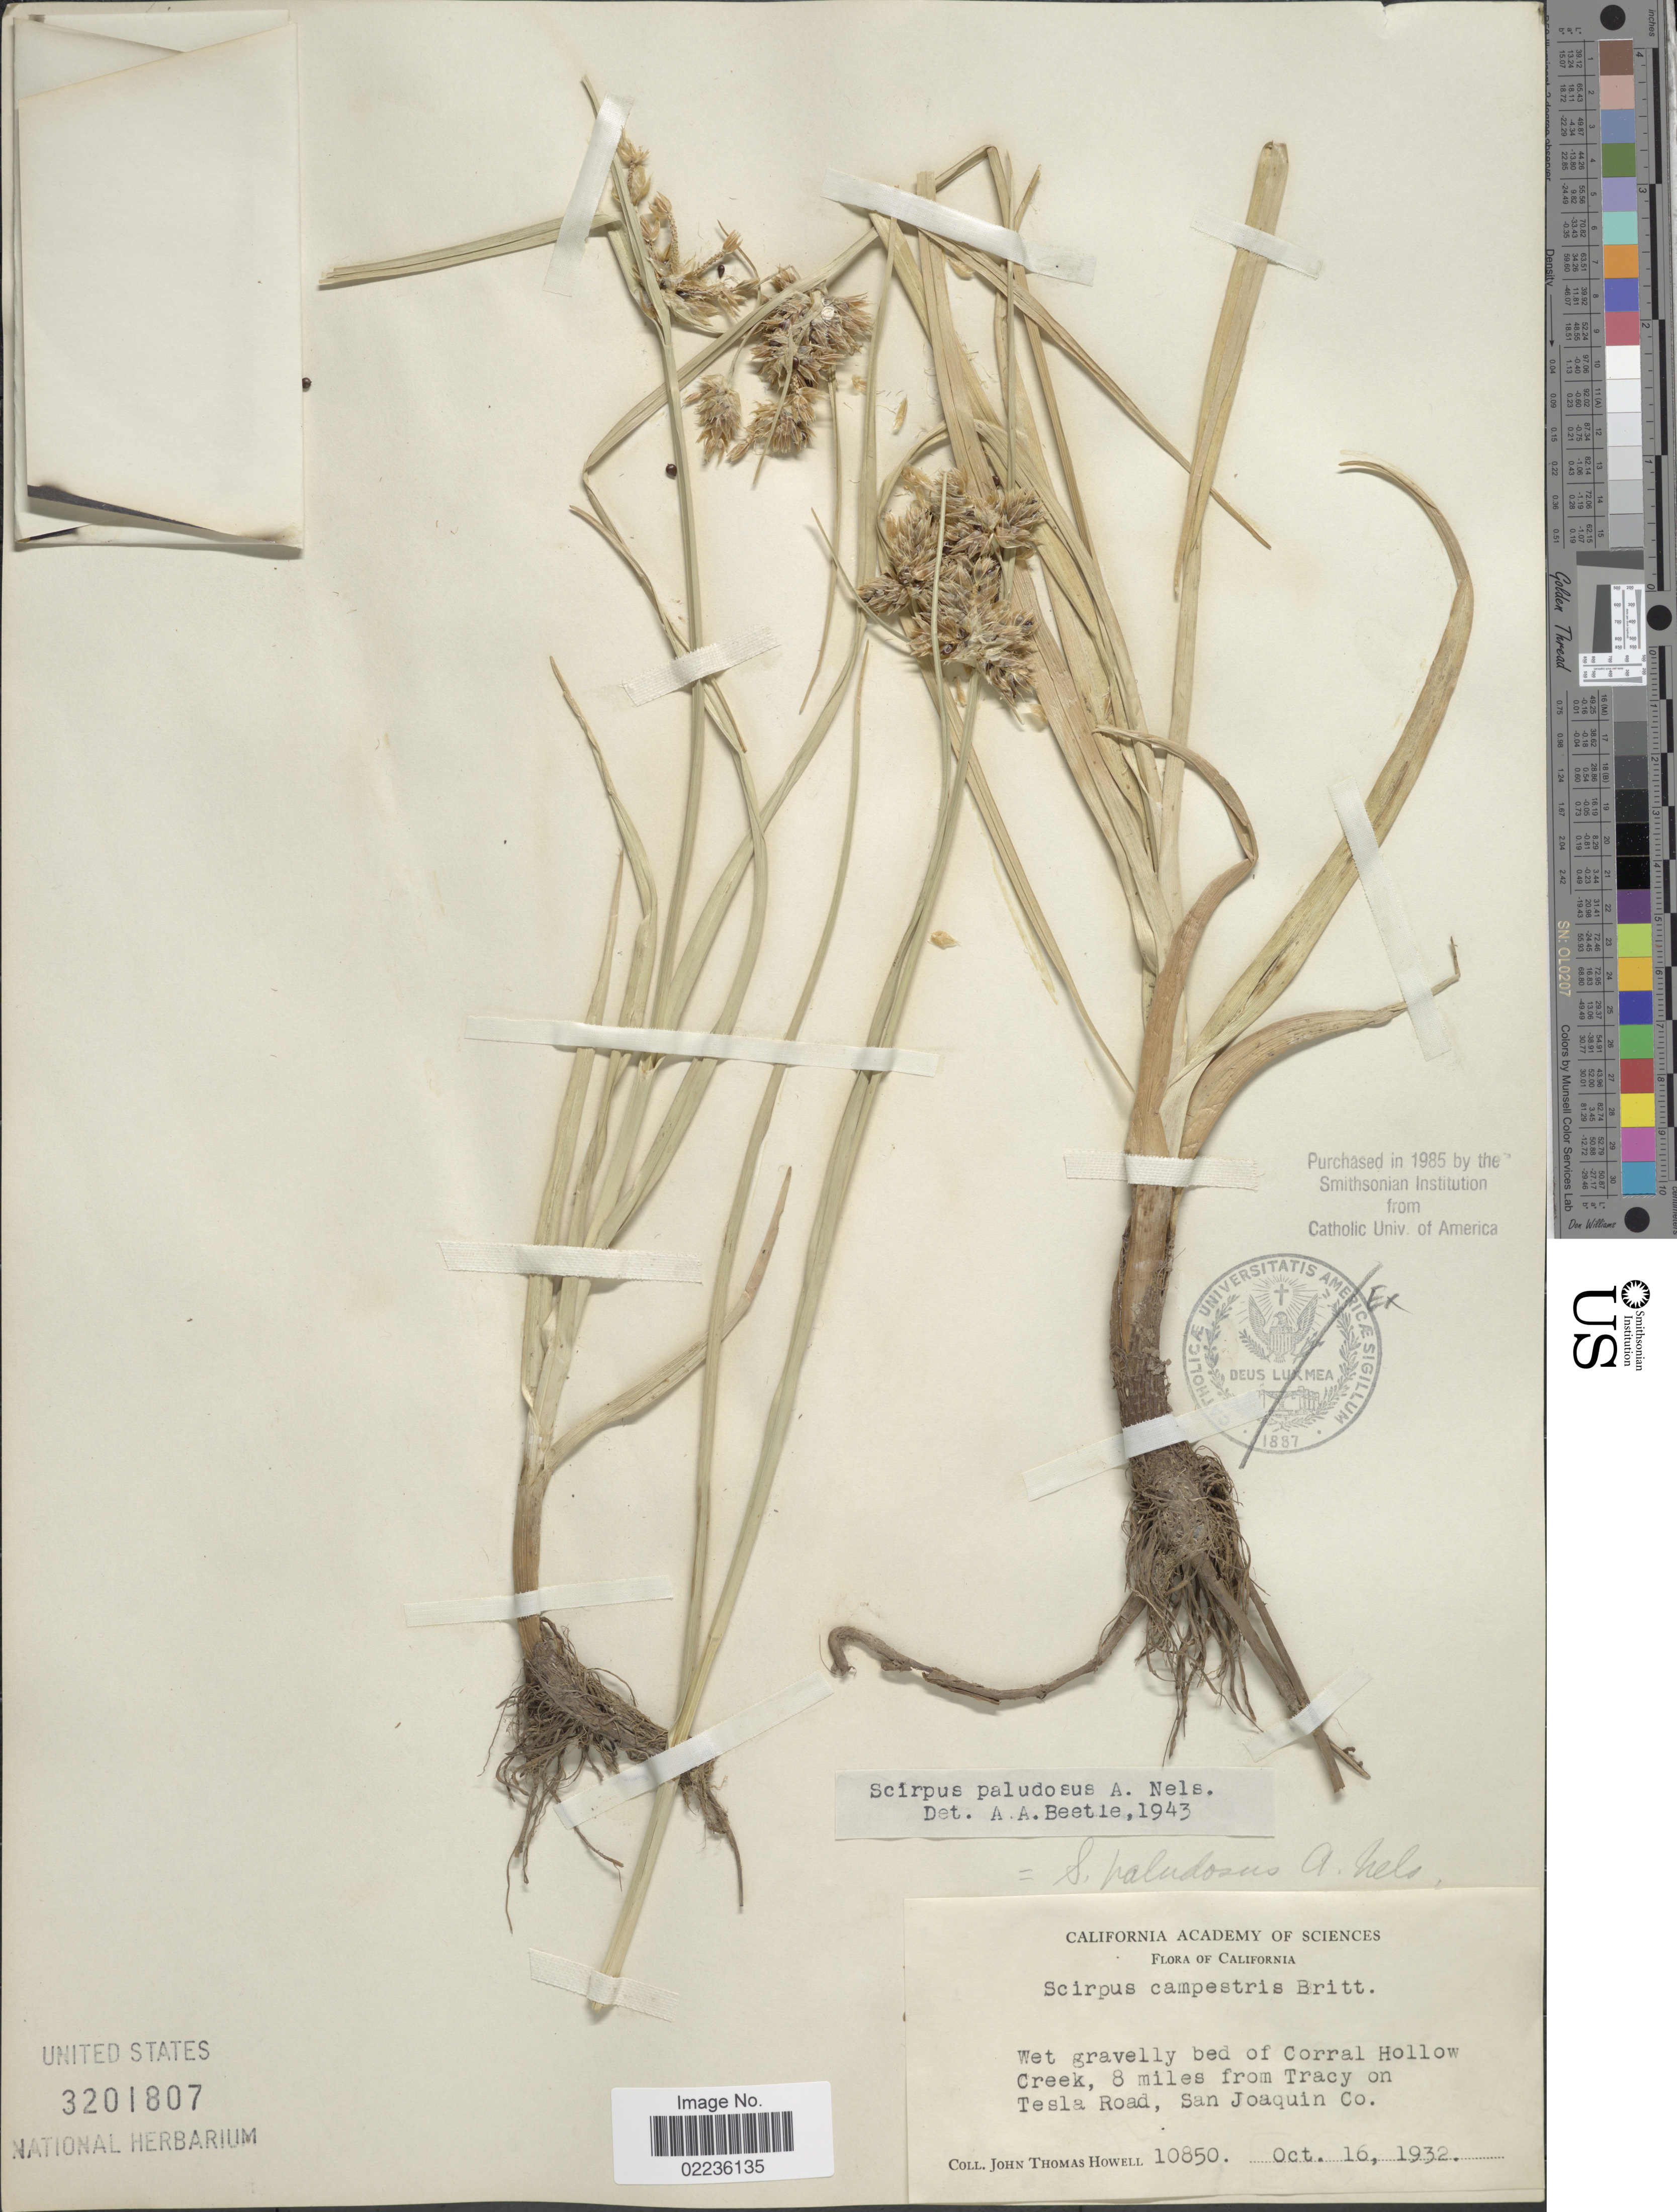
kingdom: Plantae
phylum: Tracheophyta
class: Liliopsida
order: Poales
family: Cyperaceae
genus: Bolboschoenus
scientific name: Bolboschoenus maritimus subsp. paludosus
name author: (A. Nelson) T. Koyama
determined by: Strong, M. T., (US), Smithsonian Institution - National Museum of Natural History (UNITED STATES)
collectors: J. T. Howell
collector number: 10850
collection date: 1932-10-16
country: United States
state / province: California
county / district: San Joaquin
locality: Wet gravelly bed of Corral Hollow Creek, 8 miles from Tracy on Tesla Road, San Joaquin Co.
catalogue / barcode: US 3201807